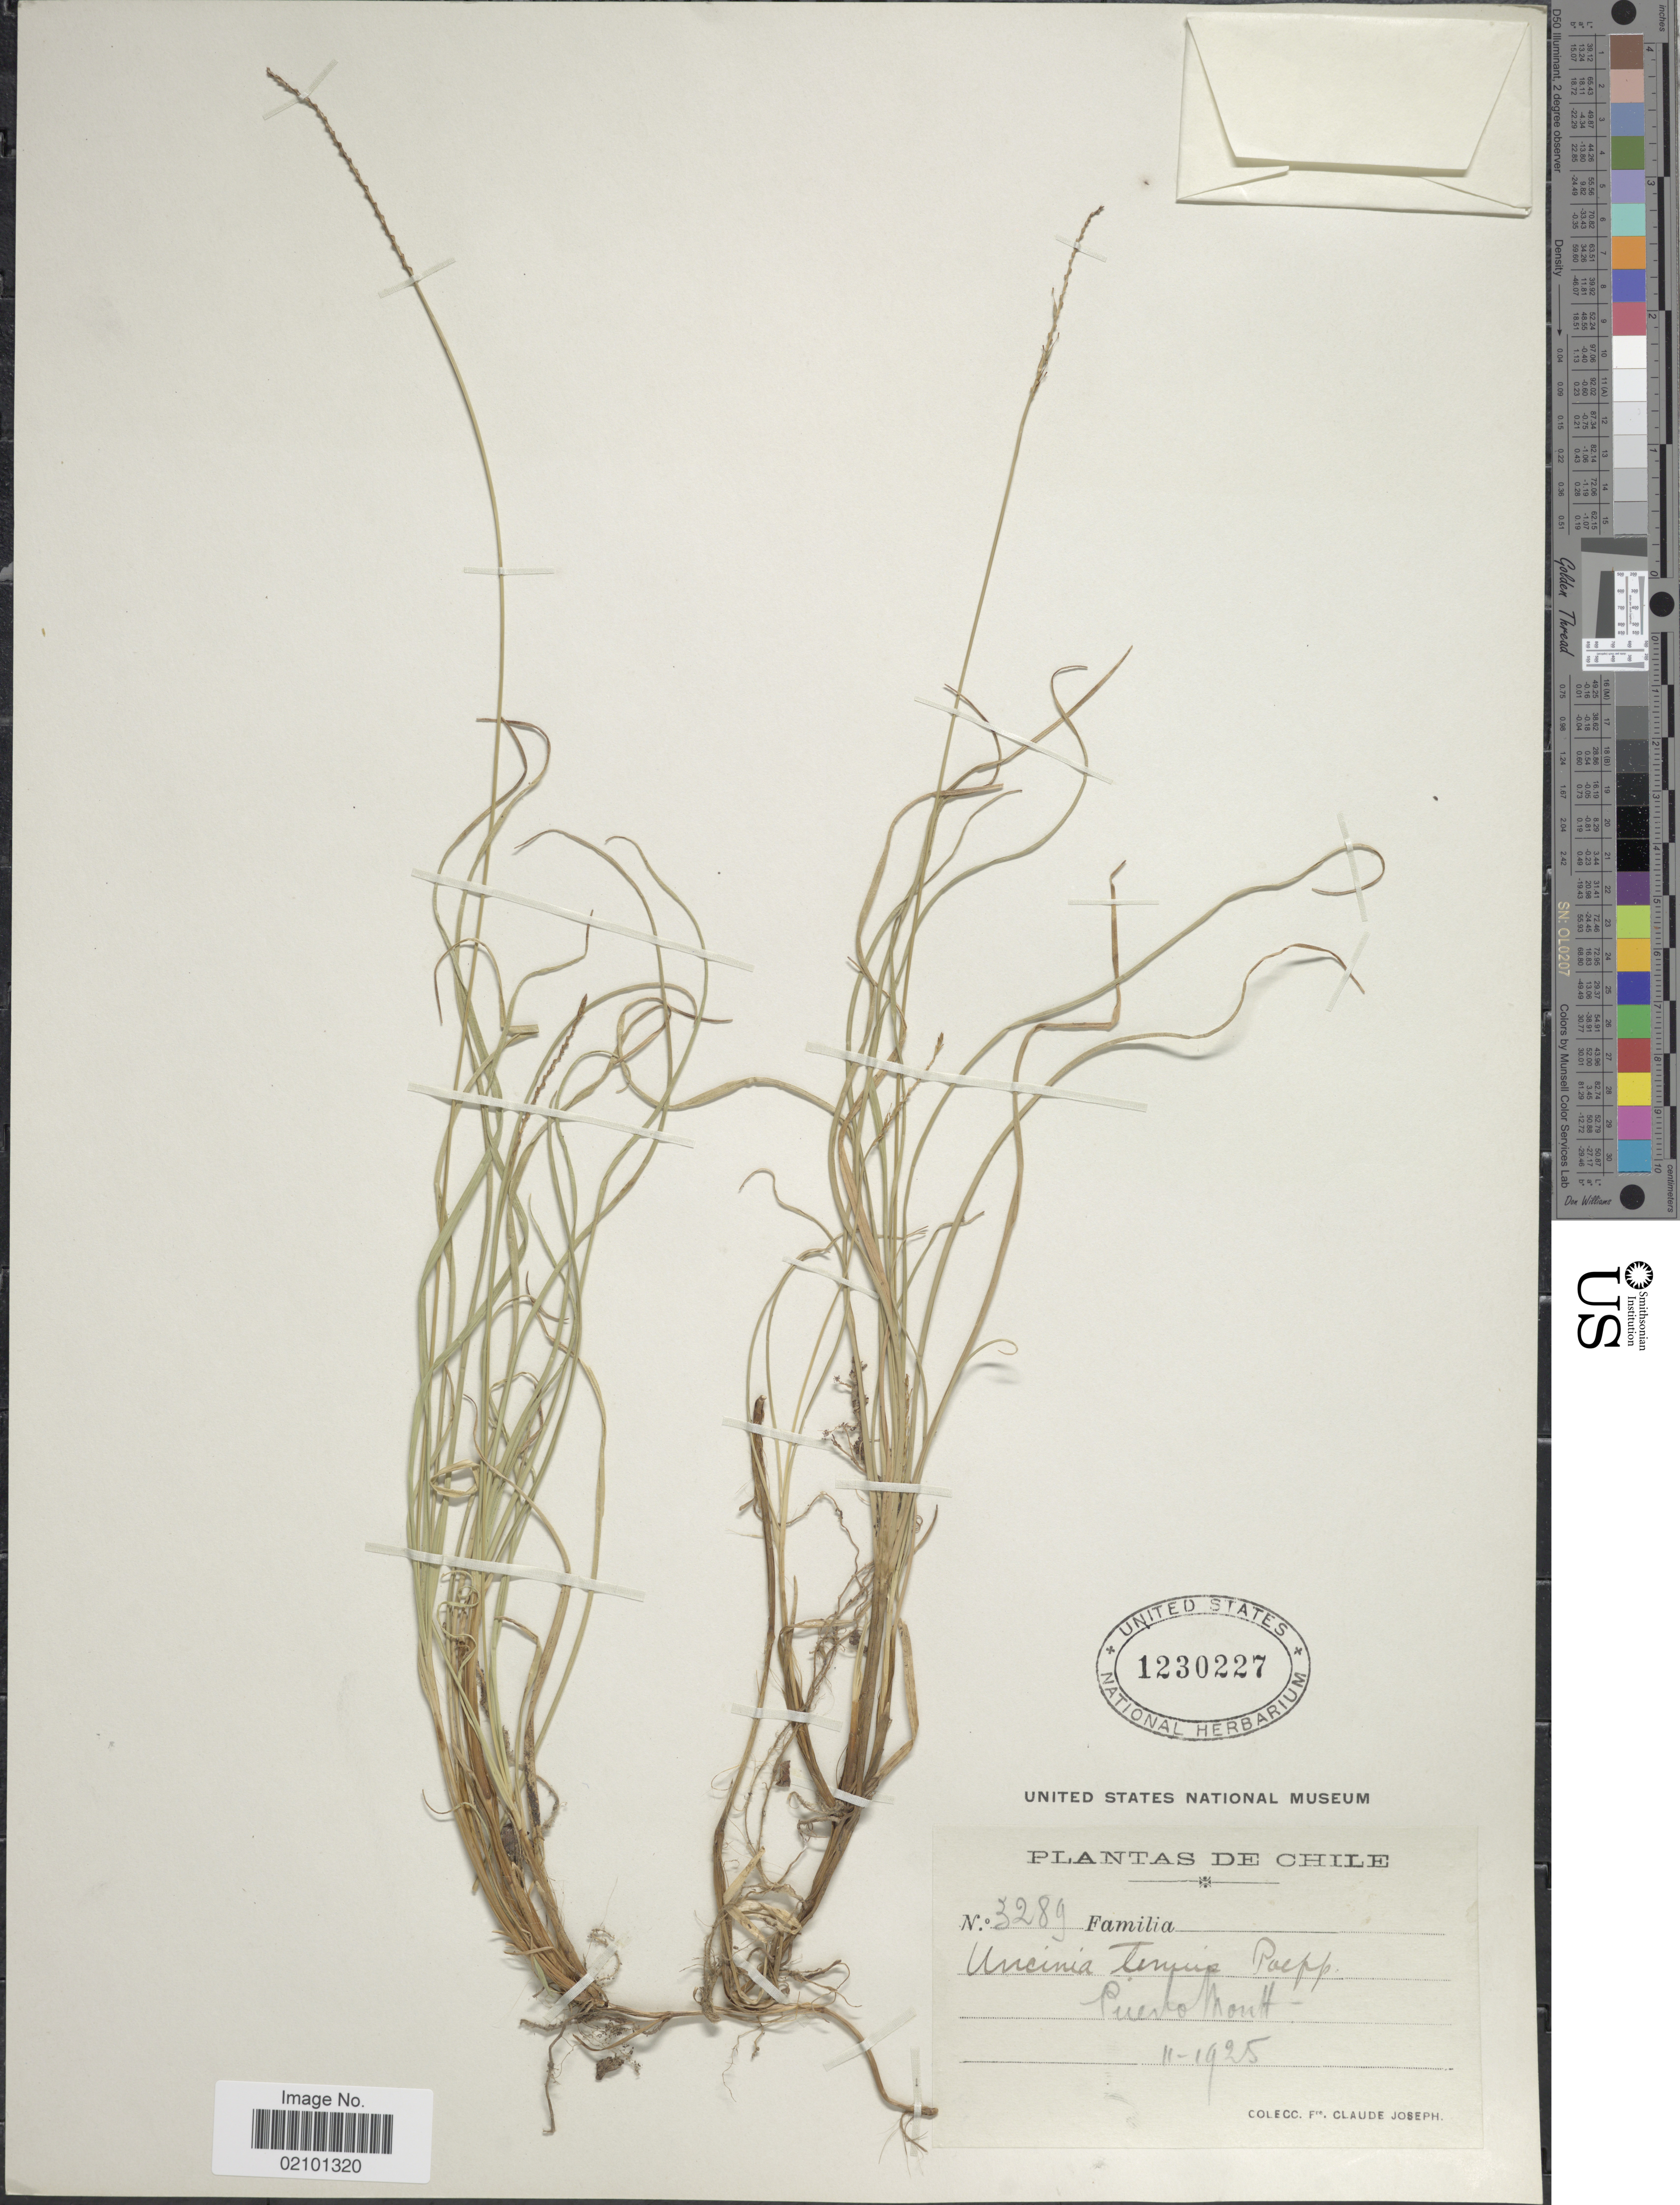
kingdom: Plantae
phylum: Tracheophyta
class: Liliopsida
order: Poales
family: Cyperaceae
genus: Carex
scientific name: Carex firmula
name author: (Kük.) J.R. Starr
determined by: Strong, Mark T., (BOT), Smithsonian Institution - National Museum of Natural History (UNITED STATES)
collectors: Bro. Claude-Joseph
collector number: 3289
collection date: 1925-02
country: Chile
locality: Puerto Mont.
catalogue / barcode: US 1230227